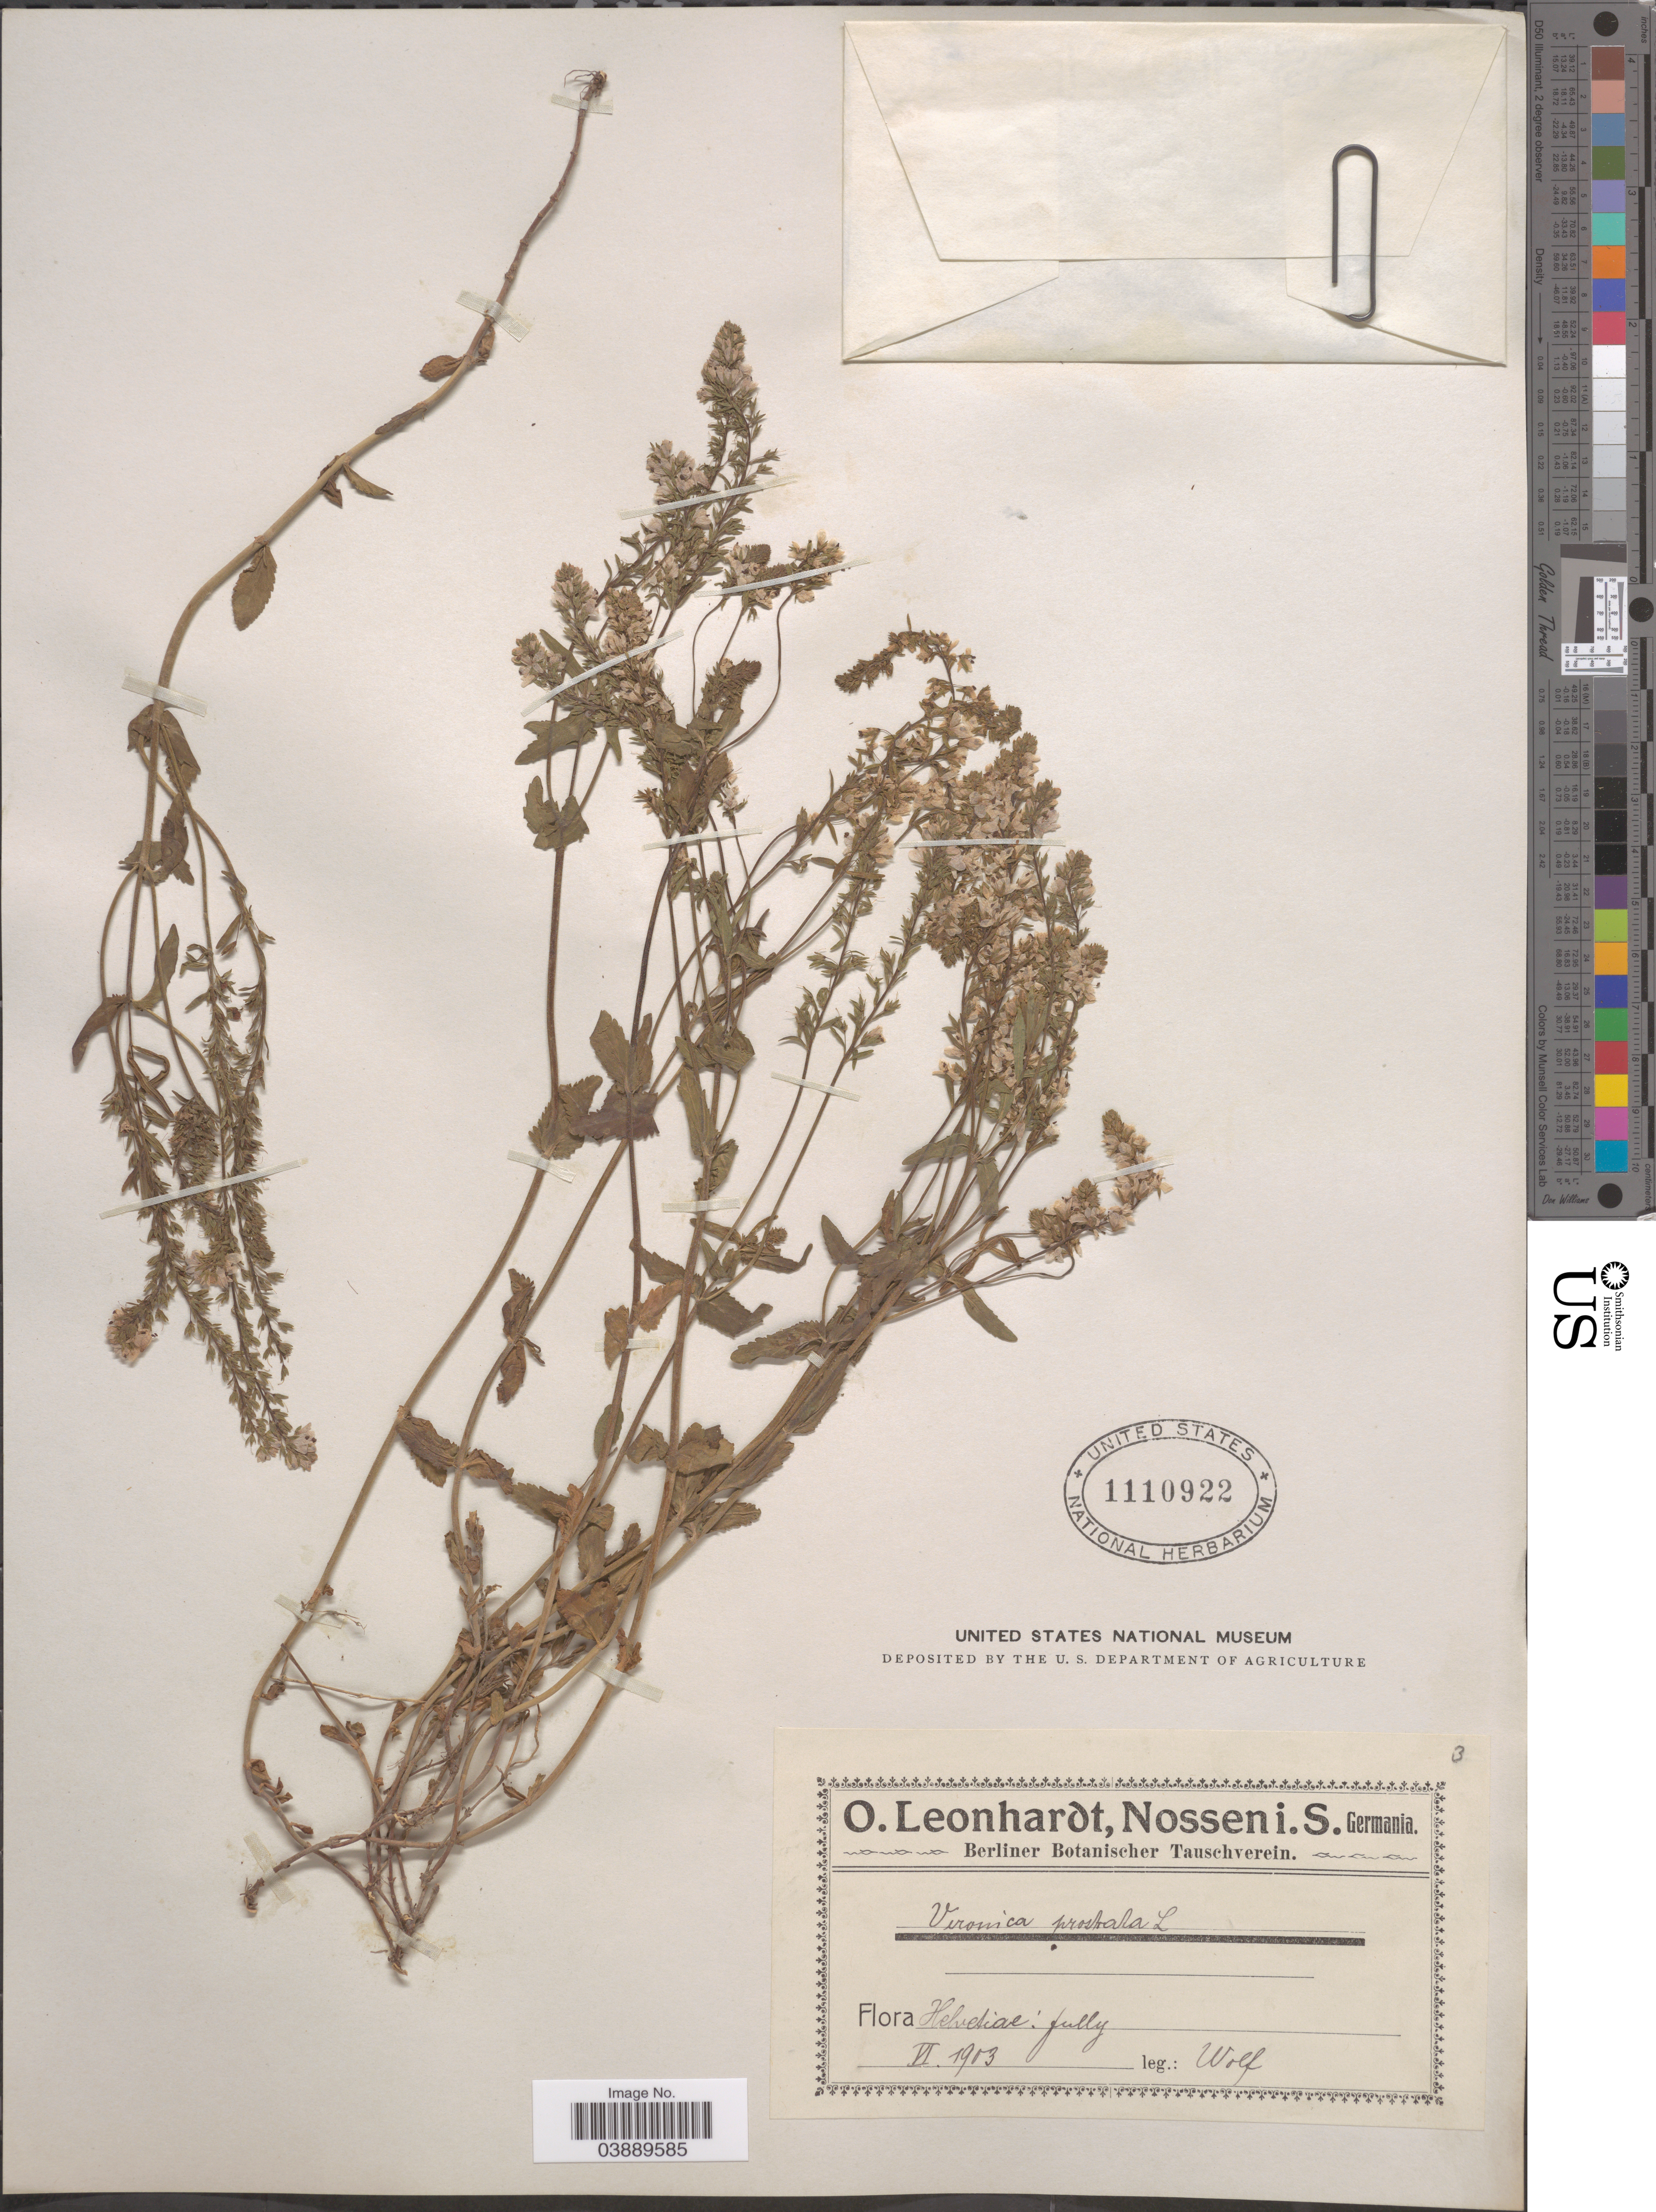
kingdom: Plantae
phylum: Tracheophyta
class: Magnoliopsida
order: Lamiales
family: Plantaginaceae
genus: Veronica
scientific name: Veronica prostrata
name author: L.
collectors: -- Wolf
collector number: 3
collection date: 1903-06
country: Switzerland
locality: Helvetiae: fully.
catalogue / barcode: US 1110922